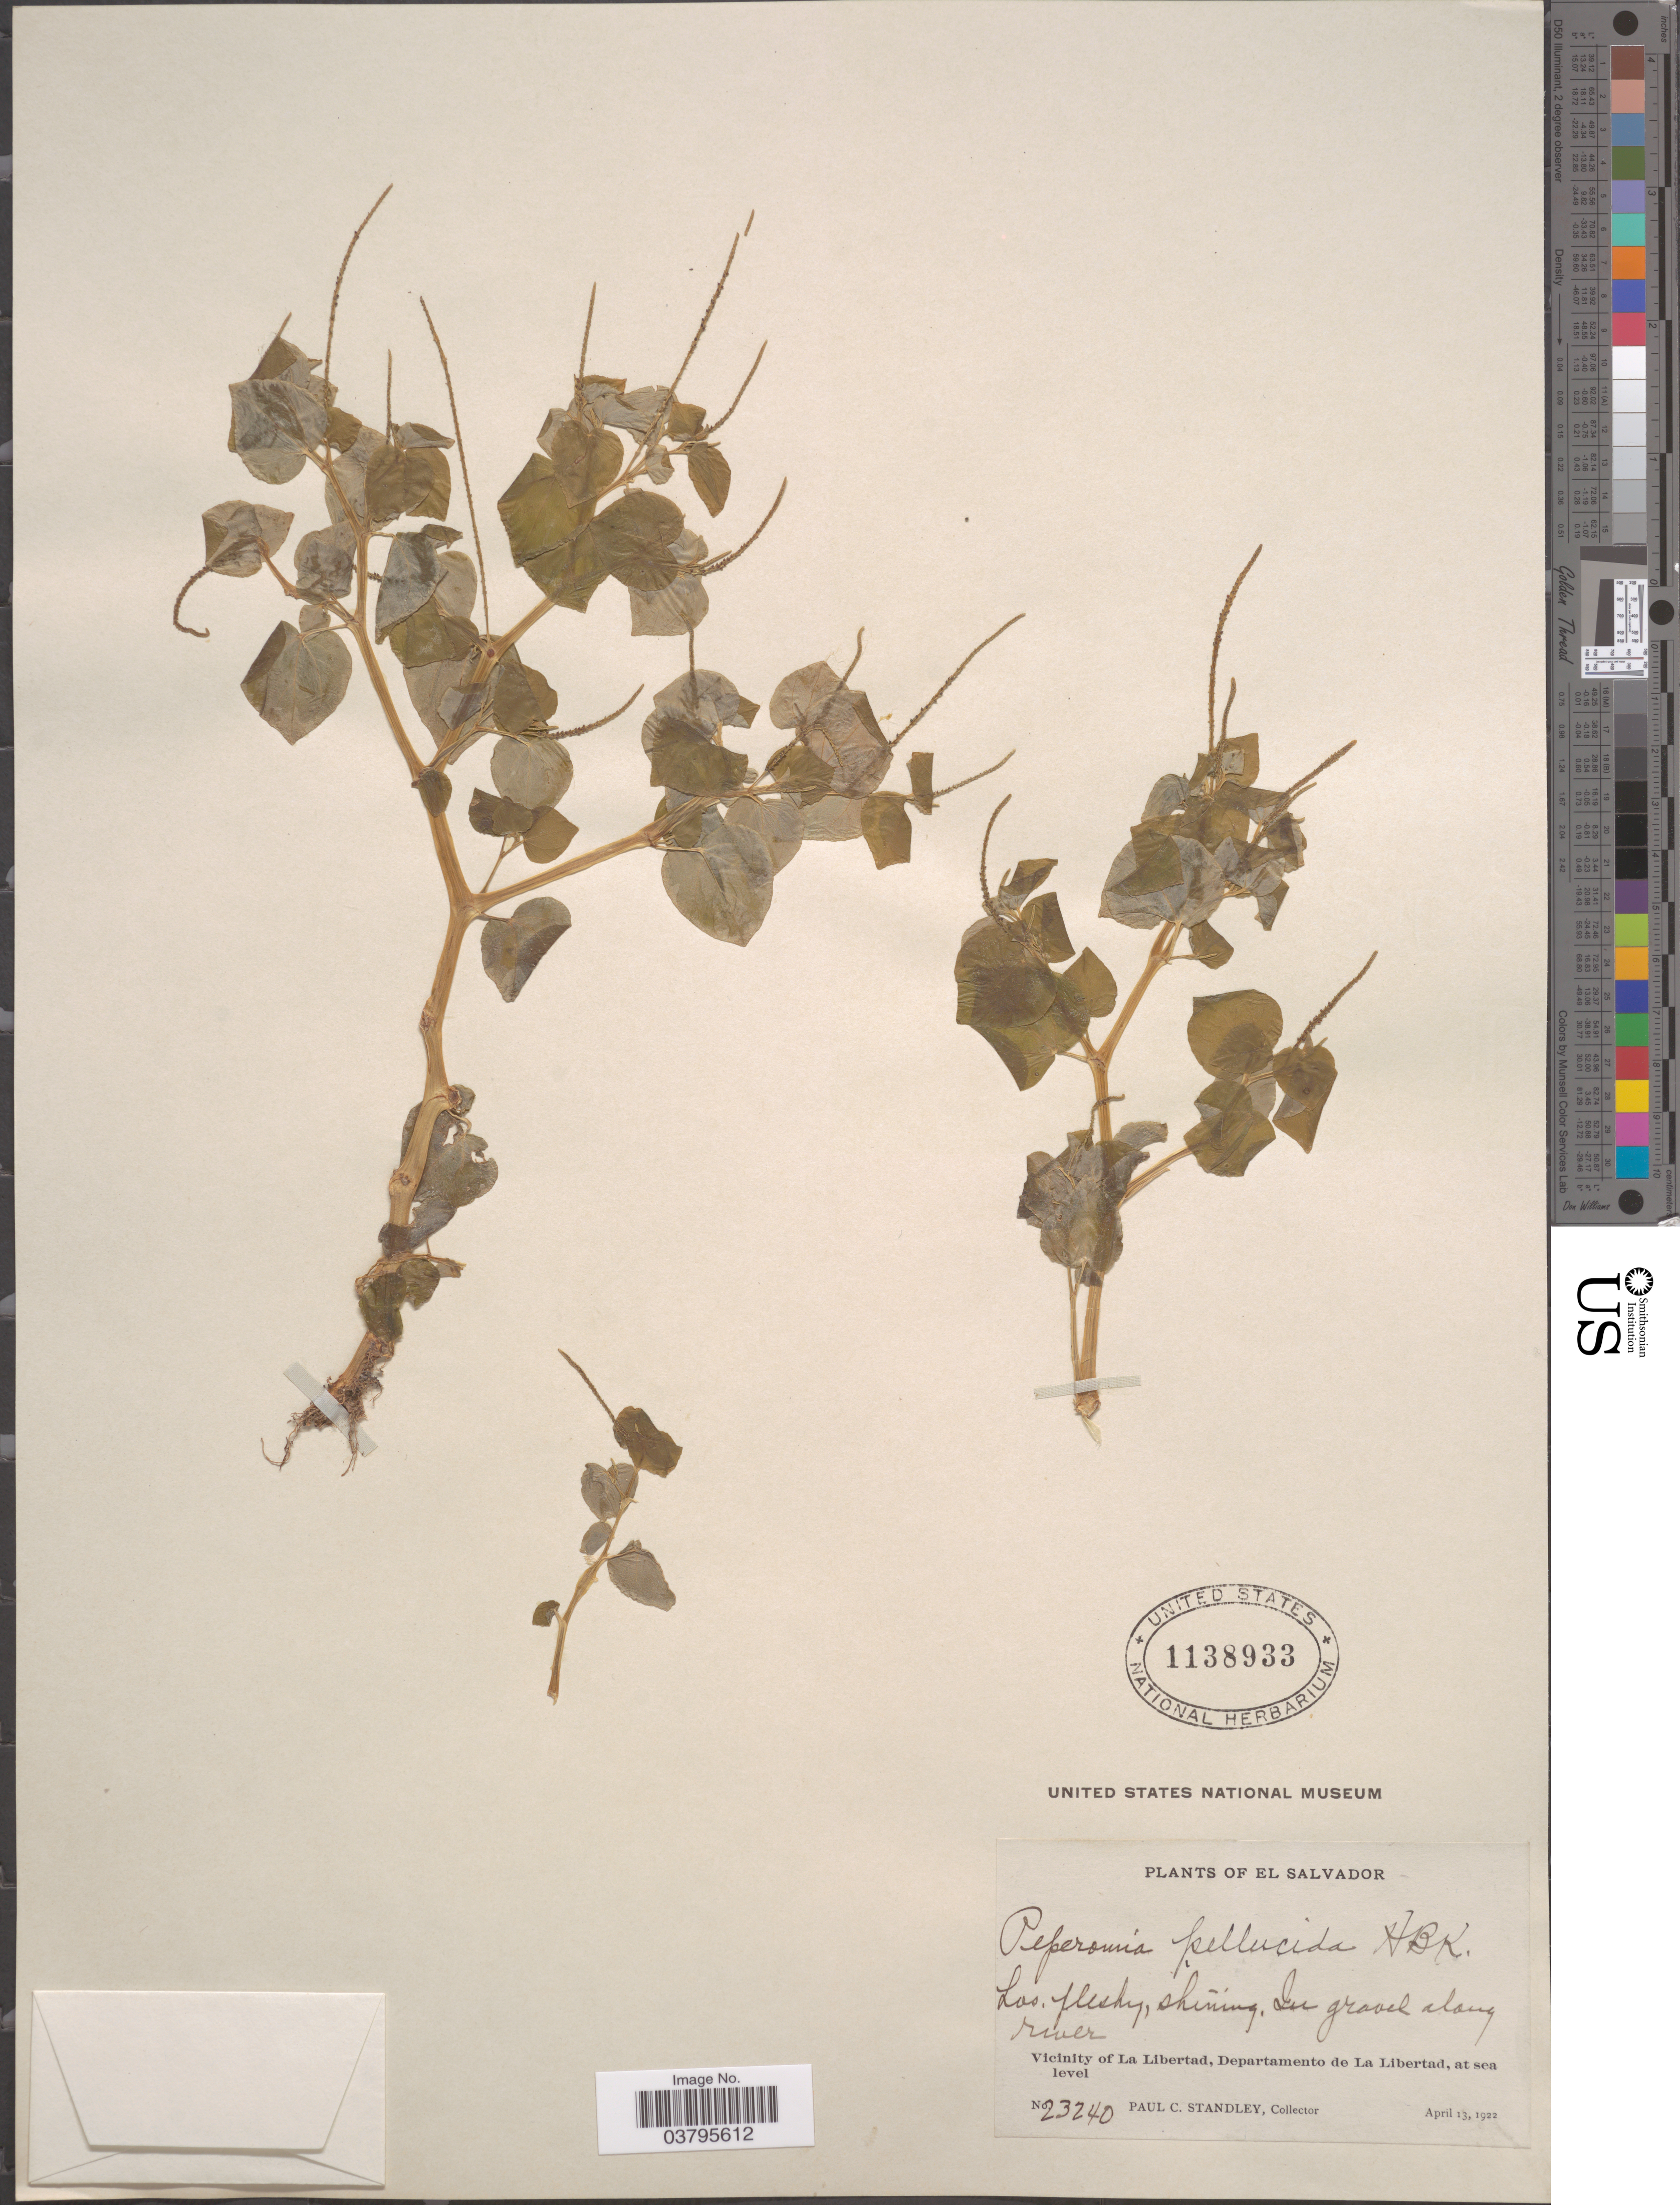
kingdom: Plantae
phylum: Tracheophyta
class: Magnoliopsida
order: Piperales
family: Piperaceae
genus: Peperomia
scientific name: Peperomia pellucida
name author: (L.) Kunth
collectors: P. C. Standley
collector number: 23240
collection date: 1922-04-13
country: El Salvador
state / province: La Libertad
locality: In gravel along river. Vicinity of La Libertad, Departamento de La Libertad.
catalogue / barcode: US 1138933